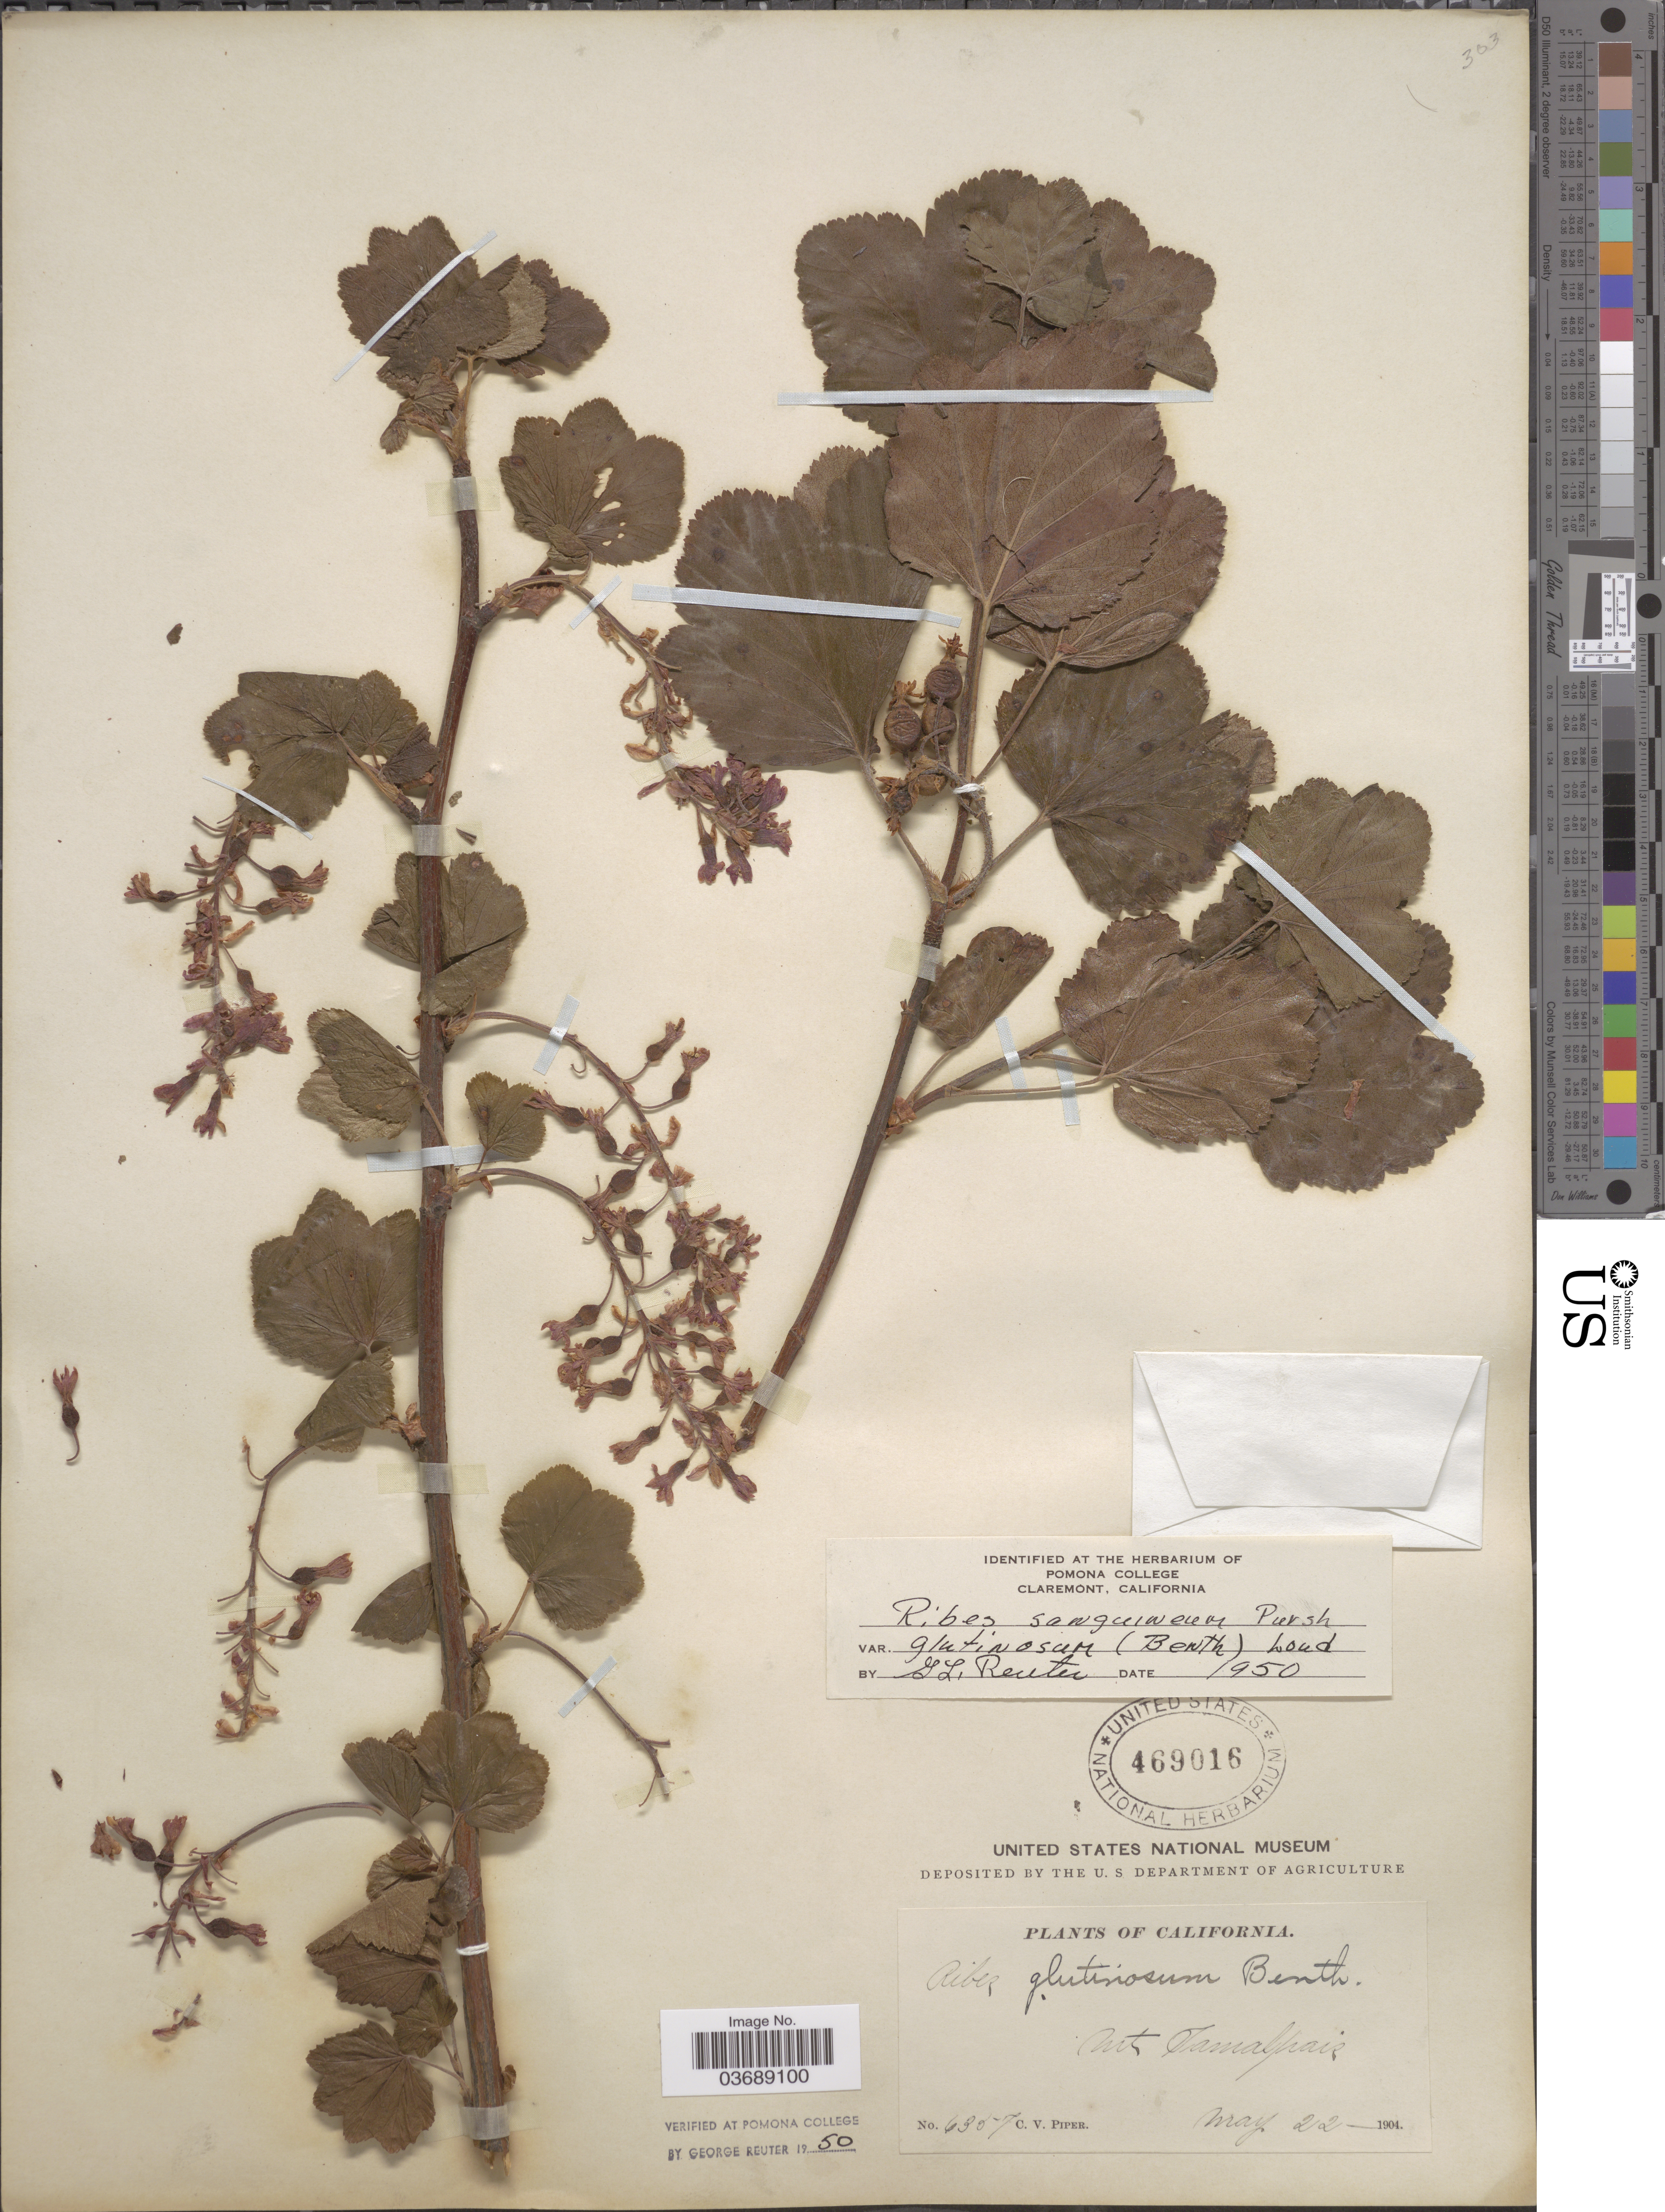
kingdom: Plantae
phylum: Tracheophyta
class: Magnoliopsida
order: Saxifragales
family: Grossulariaceae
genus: Ribes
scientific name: Ribes sanguineum var. glutinosum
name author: (Benth.) Loudon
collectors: C. V. Piper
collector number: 6357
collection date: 1904-05-22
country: United States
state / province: California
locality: Mt Tamalpais.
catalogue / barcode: US 469016